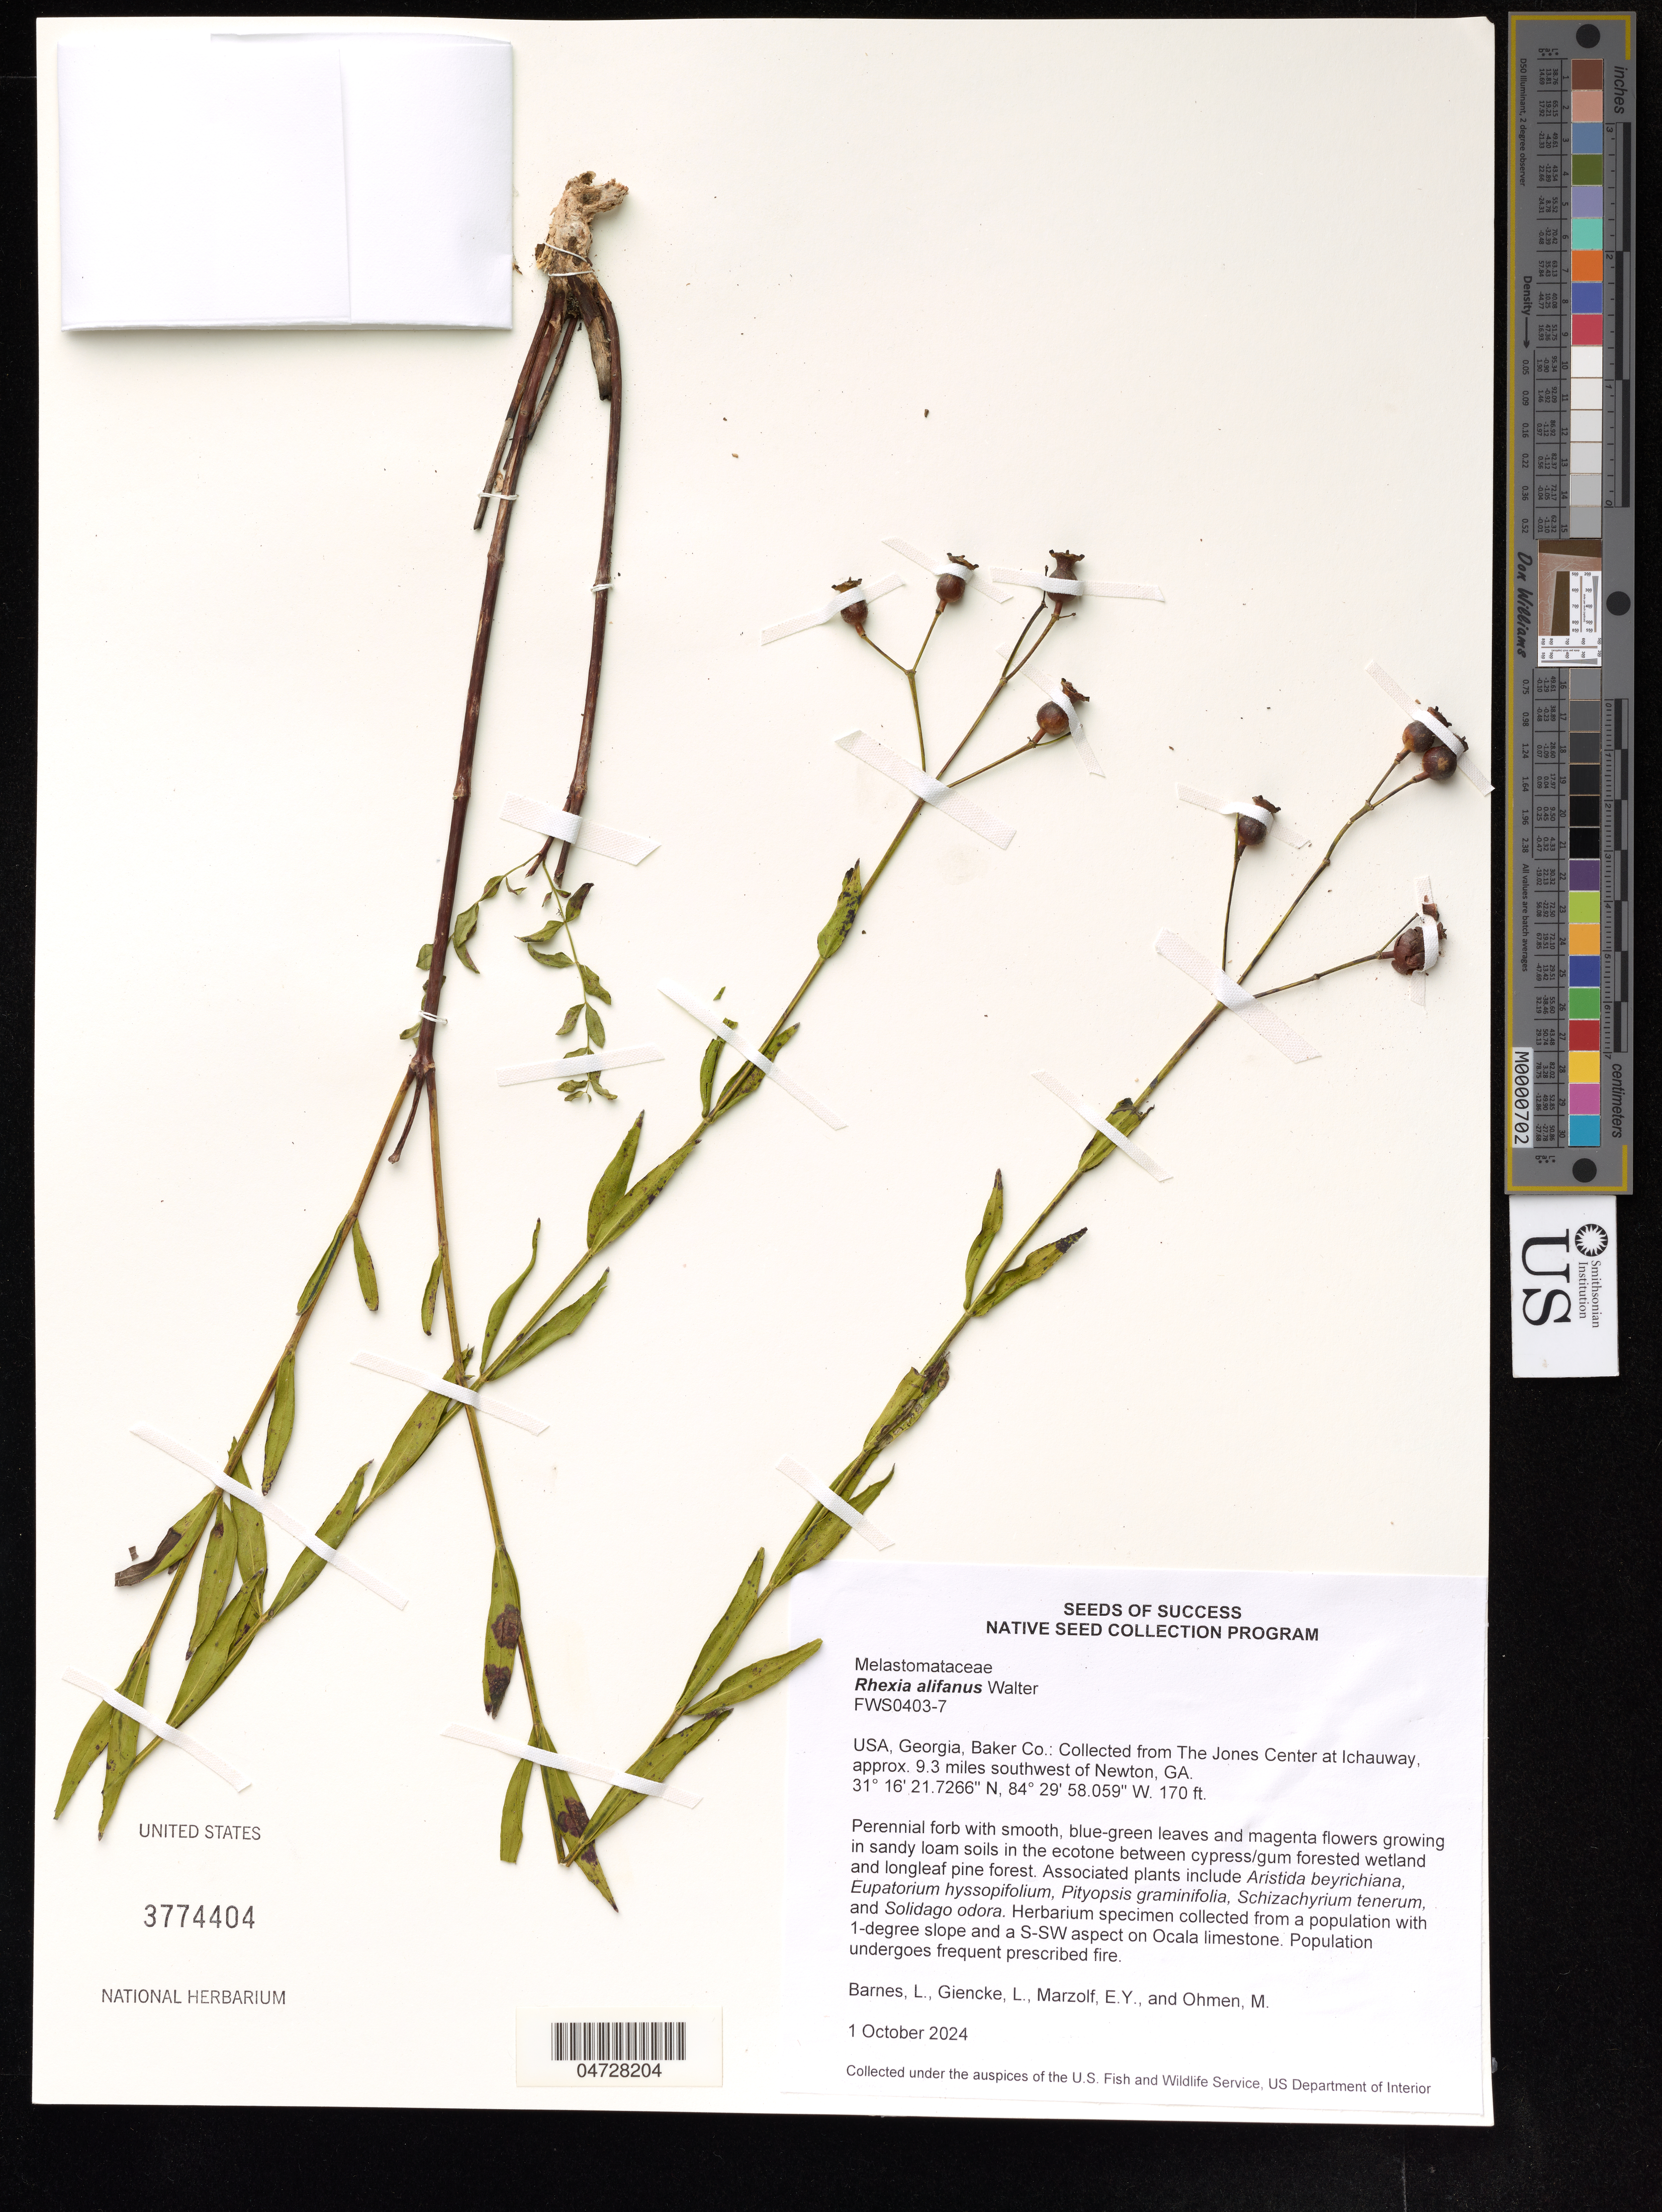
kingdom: Plantae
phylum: Tracheophyta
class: Magnoliopsida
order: Myrtales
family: Melastomataceae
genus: Rhexia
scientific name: Rhexia alifanus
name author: Walter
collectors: L. Barnes, L. Giencke & E. Marzolf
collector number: FWS0403-7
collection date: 2024-10-01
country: United States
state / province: Georgia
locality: Baker Co.: Collected from The Jones Center at Ichauway, approx 9.3 miles southwest of Newton, GA.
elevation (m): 52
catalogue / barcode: US 3774404